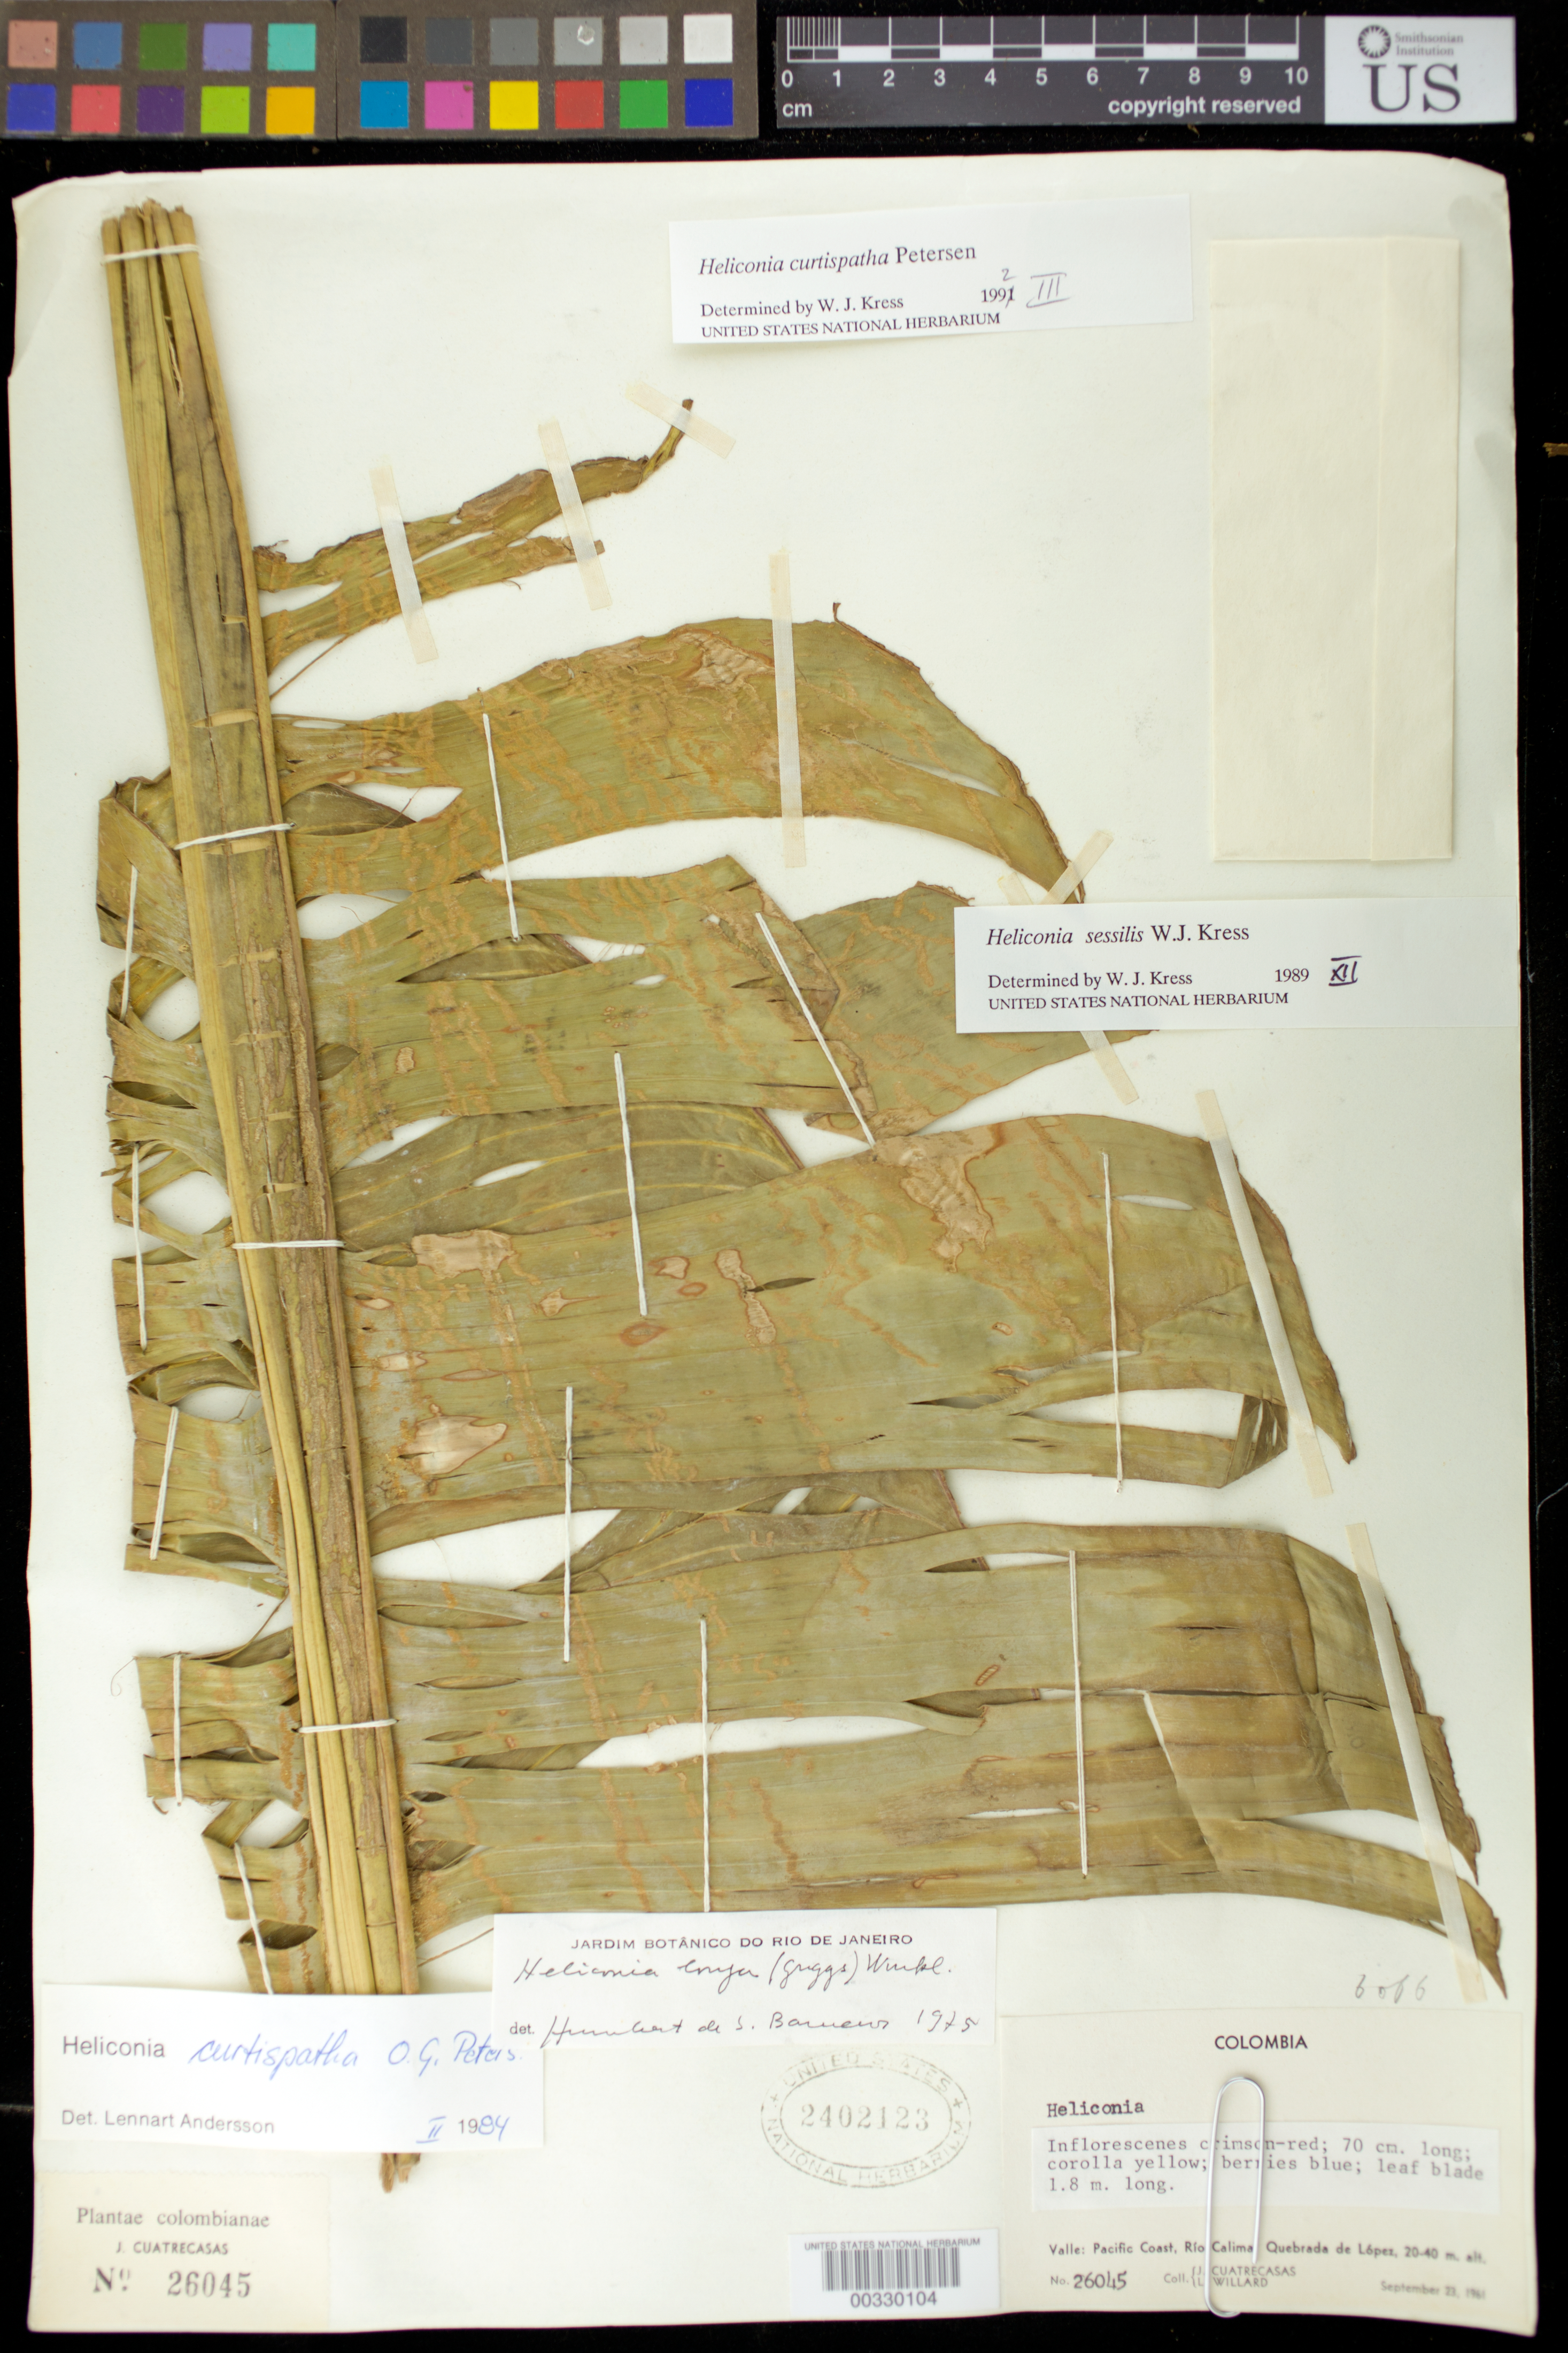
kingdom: Plantae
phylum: Tracheophyta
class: Liliopsida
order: Zingiberales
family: Heliconiaceae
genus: Heliconia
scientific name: Heliconia curtispatha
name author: Petersen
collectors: J. Cuatrecasas & L. Willard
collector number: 26045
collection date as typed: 23 Sep 1961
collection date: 1961-09-23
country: Colombia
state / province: Valle del Cauca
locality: Pacific Coast, Rio Calima, Quebrada de Lopez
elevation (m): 20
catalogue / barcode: US 2402123